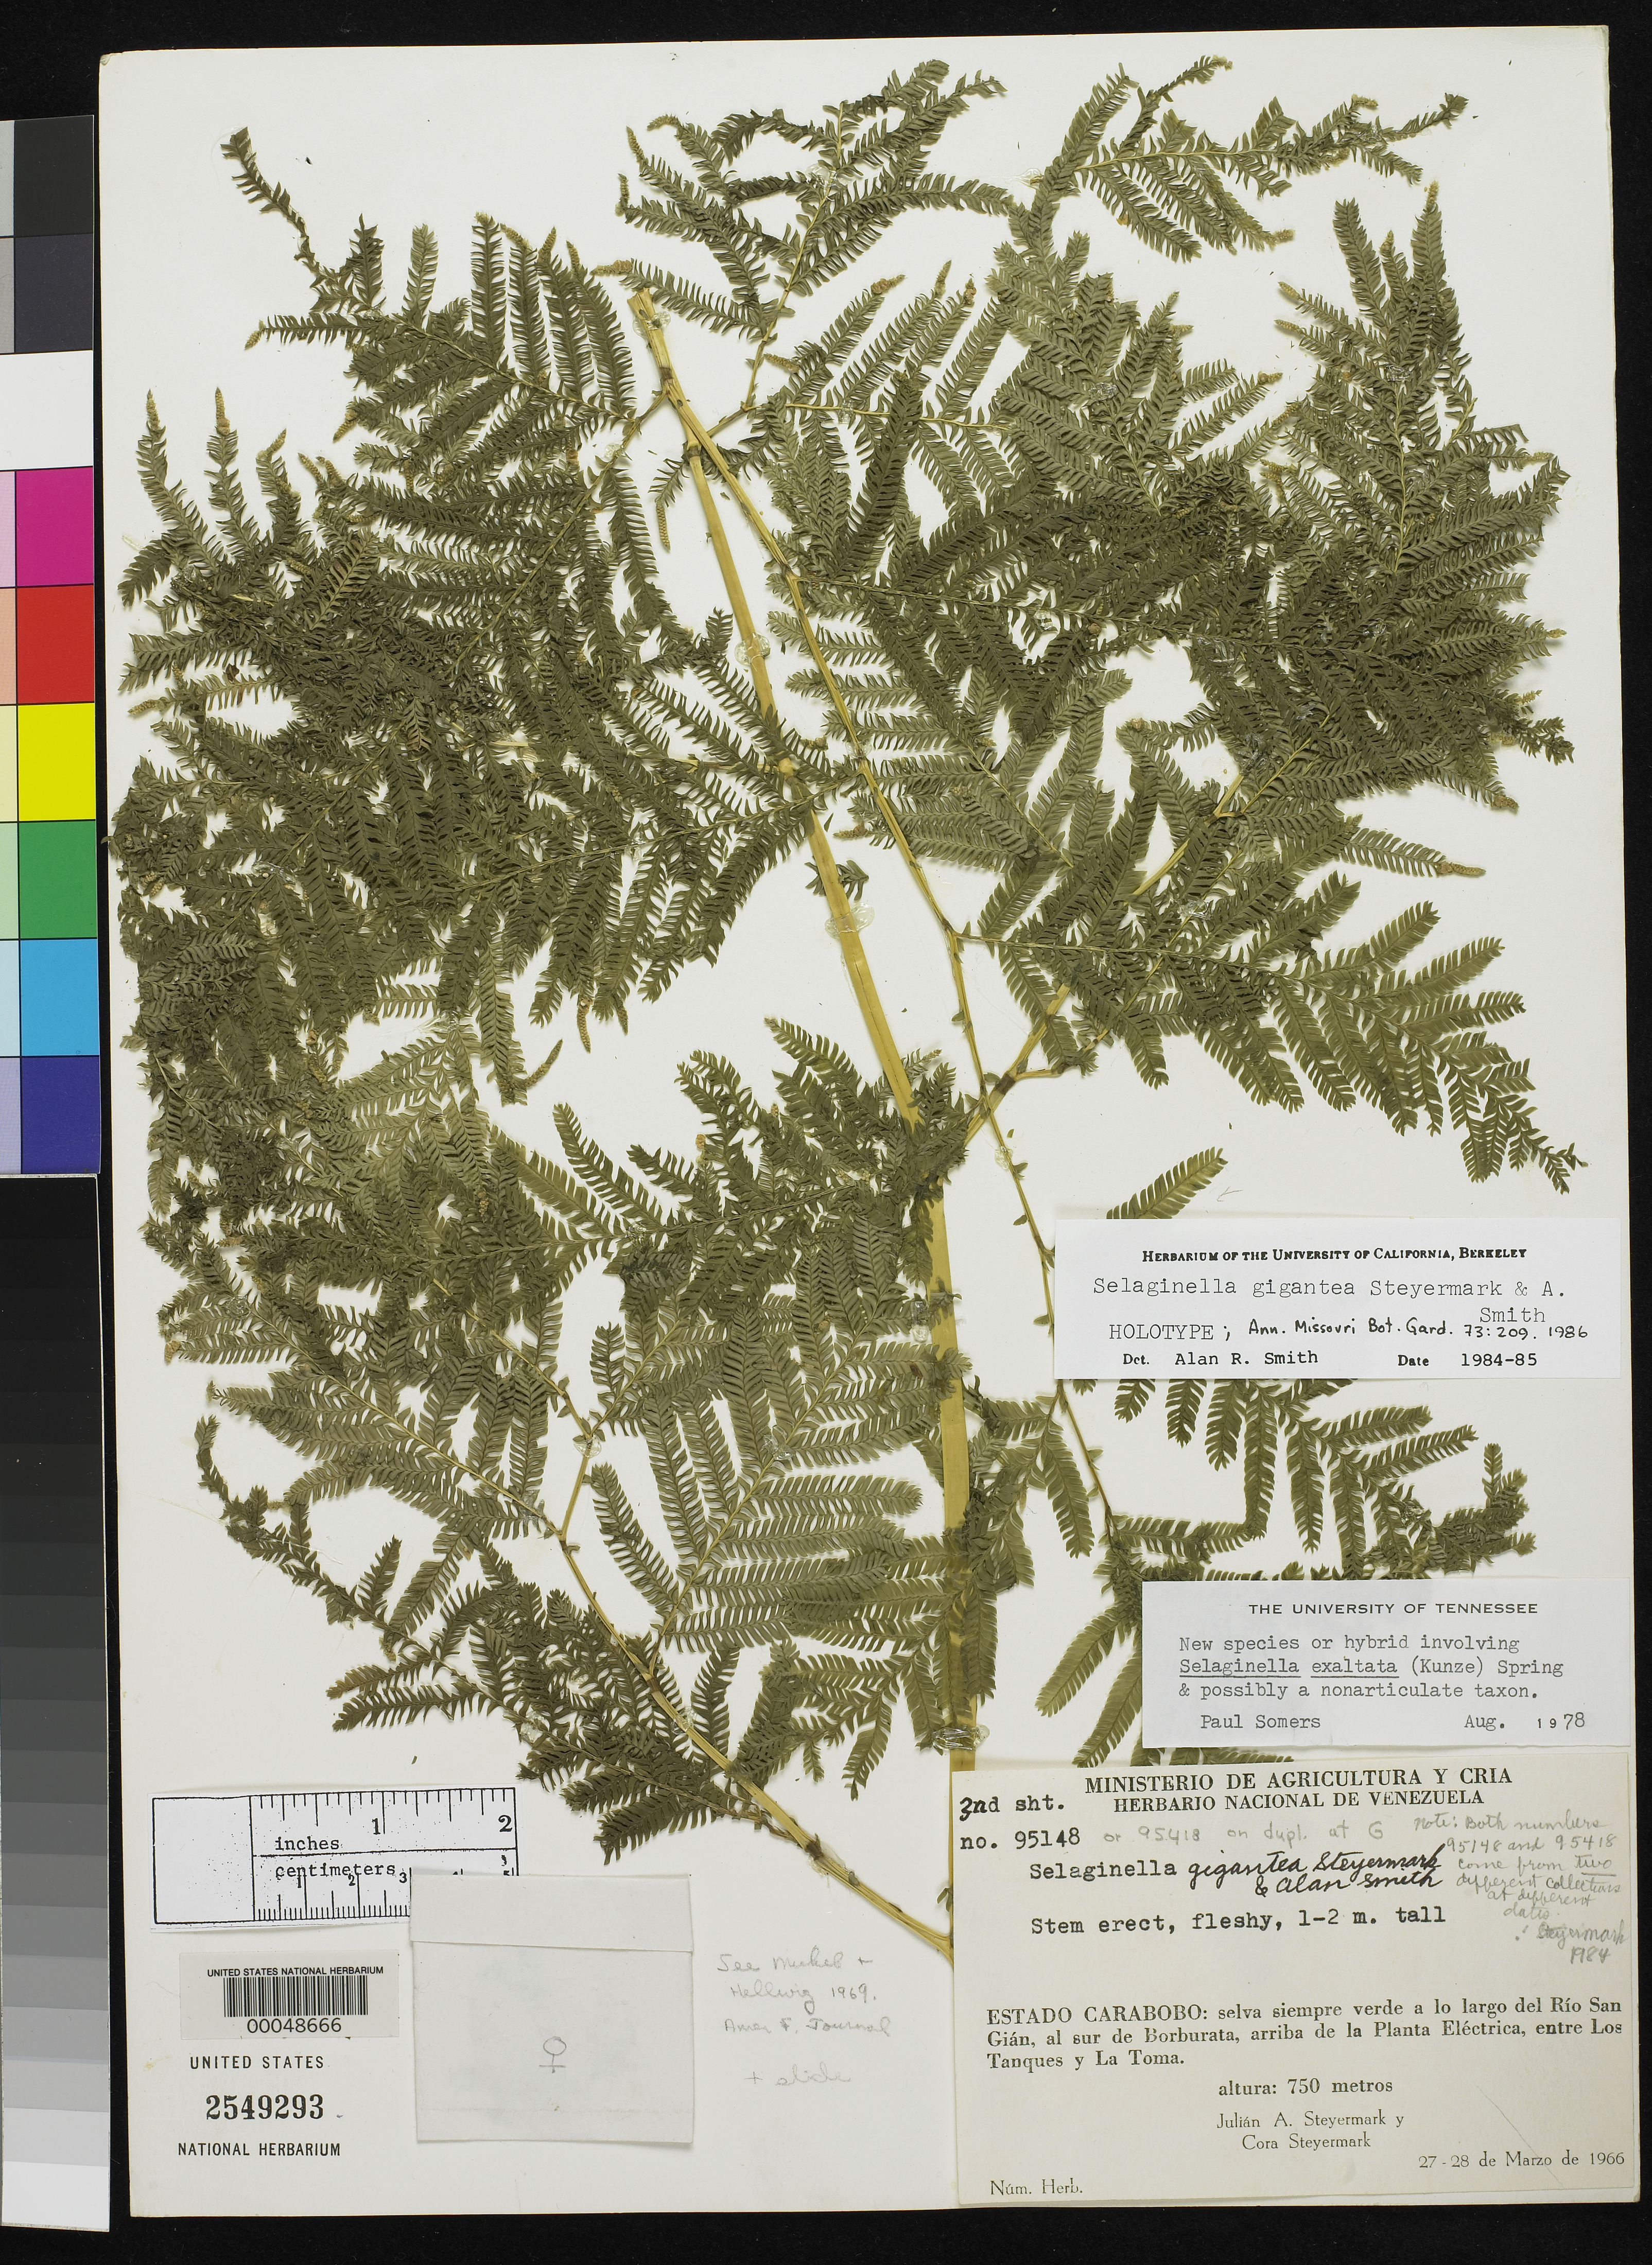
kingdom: Plantae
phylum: Tracheophyta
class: Lycopodiopsida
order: Selaginellales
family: Selaginellaceae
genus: Selaginella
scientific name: Selaginella gigantea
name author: Steyerm. & A.R. Sm.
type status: Holotype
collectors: J. Steyermark & C. Steyermark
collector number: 95148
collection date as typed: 27 Mar 1966 to 28 Mar 1966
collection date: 1966-03-27/1966-03-28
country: Venezuela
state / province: Carabobo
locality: Estado Carabobo: selva siempre verde a lo largo del Río San Gián, al sur de Borburata, arriba de la Planta Eléctrica, entre Los Tanques y La Toma.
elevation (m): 750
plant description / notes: This sheet is annotated as holotype, and sheet number (2549293) corresponds to citation in protologue, but collection is Steyermark & Steyermark 95148 (apparently mis-cited as 95418 in protologue).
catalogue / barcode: US 2549293